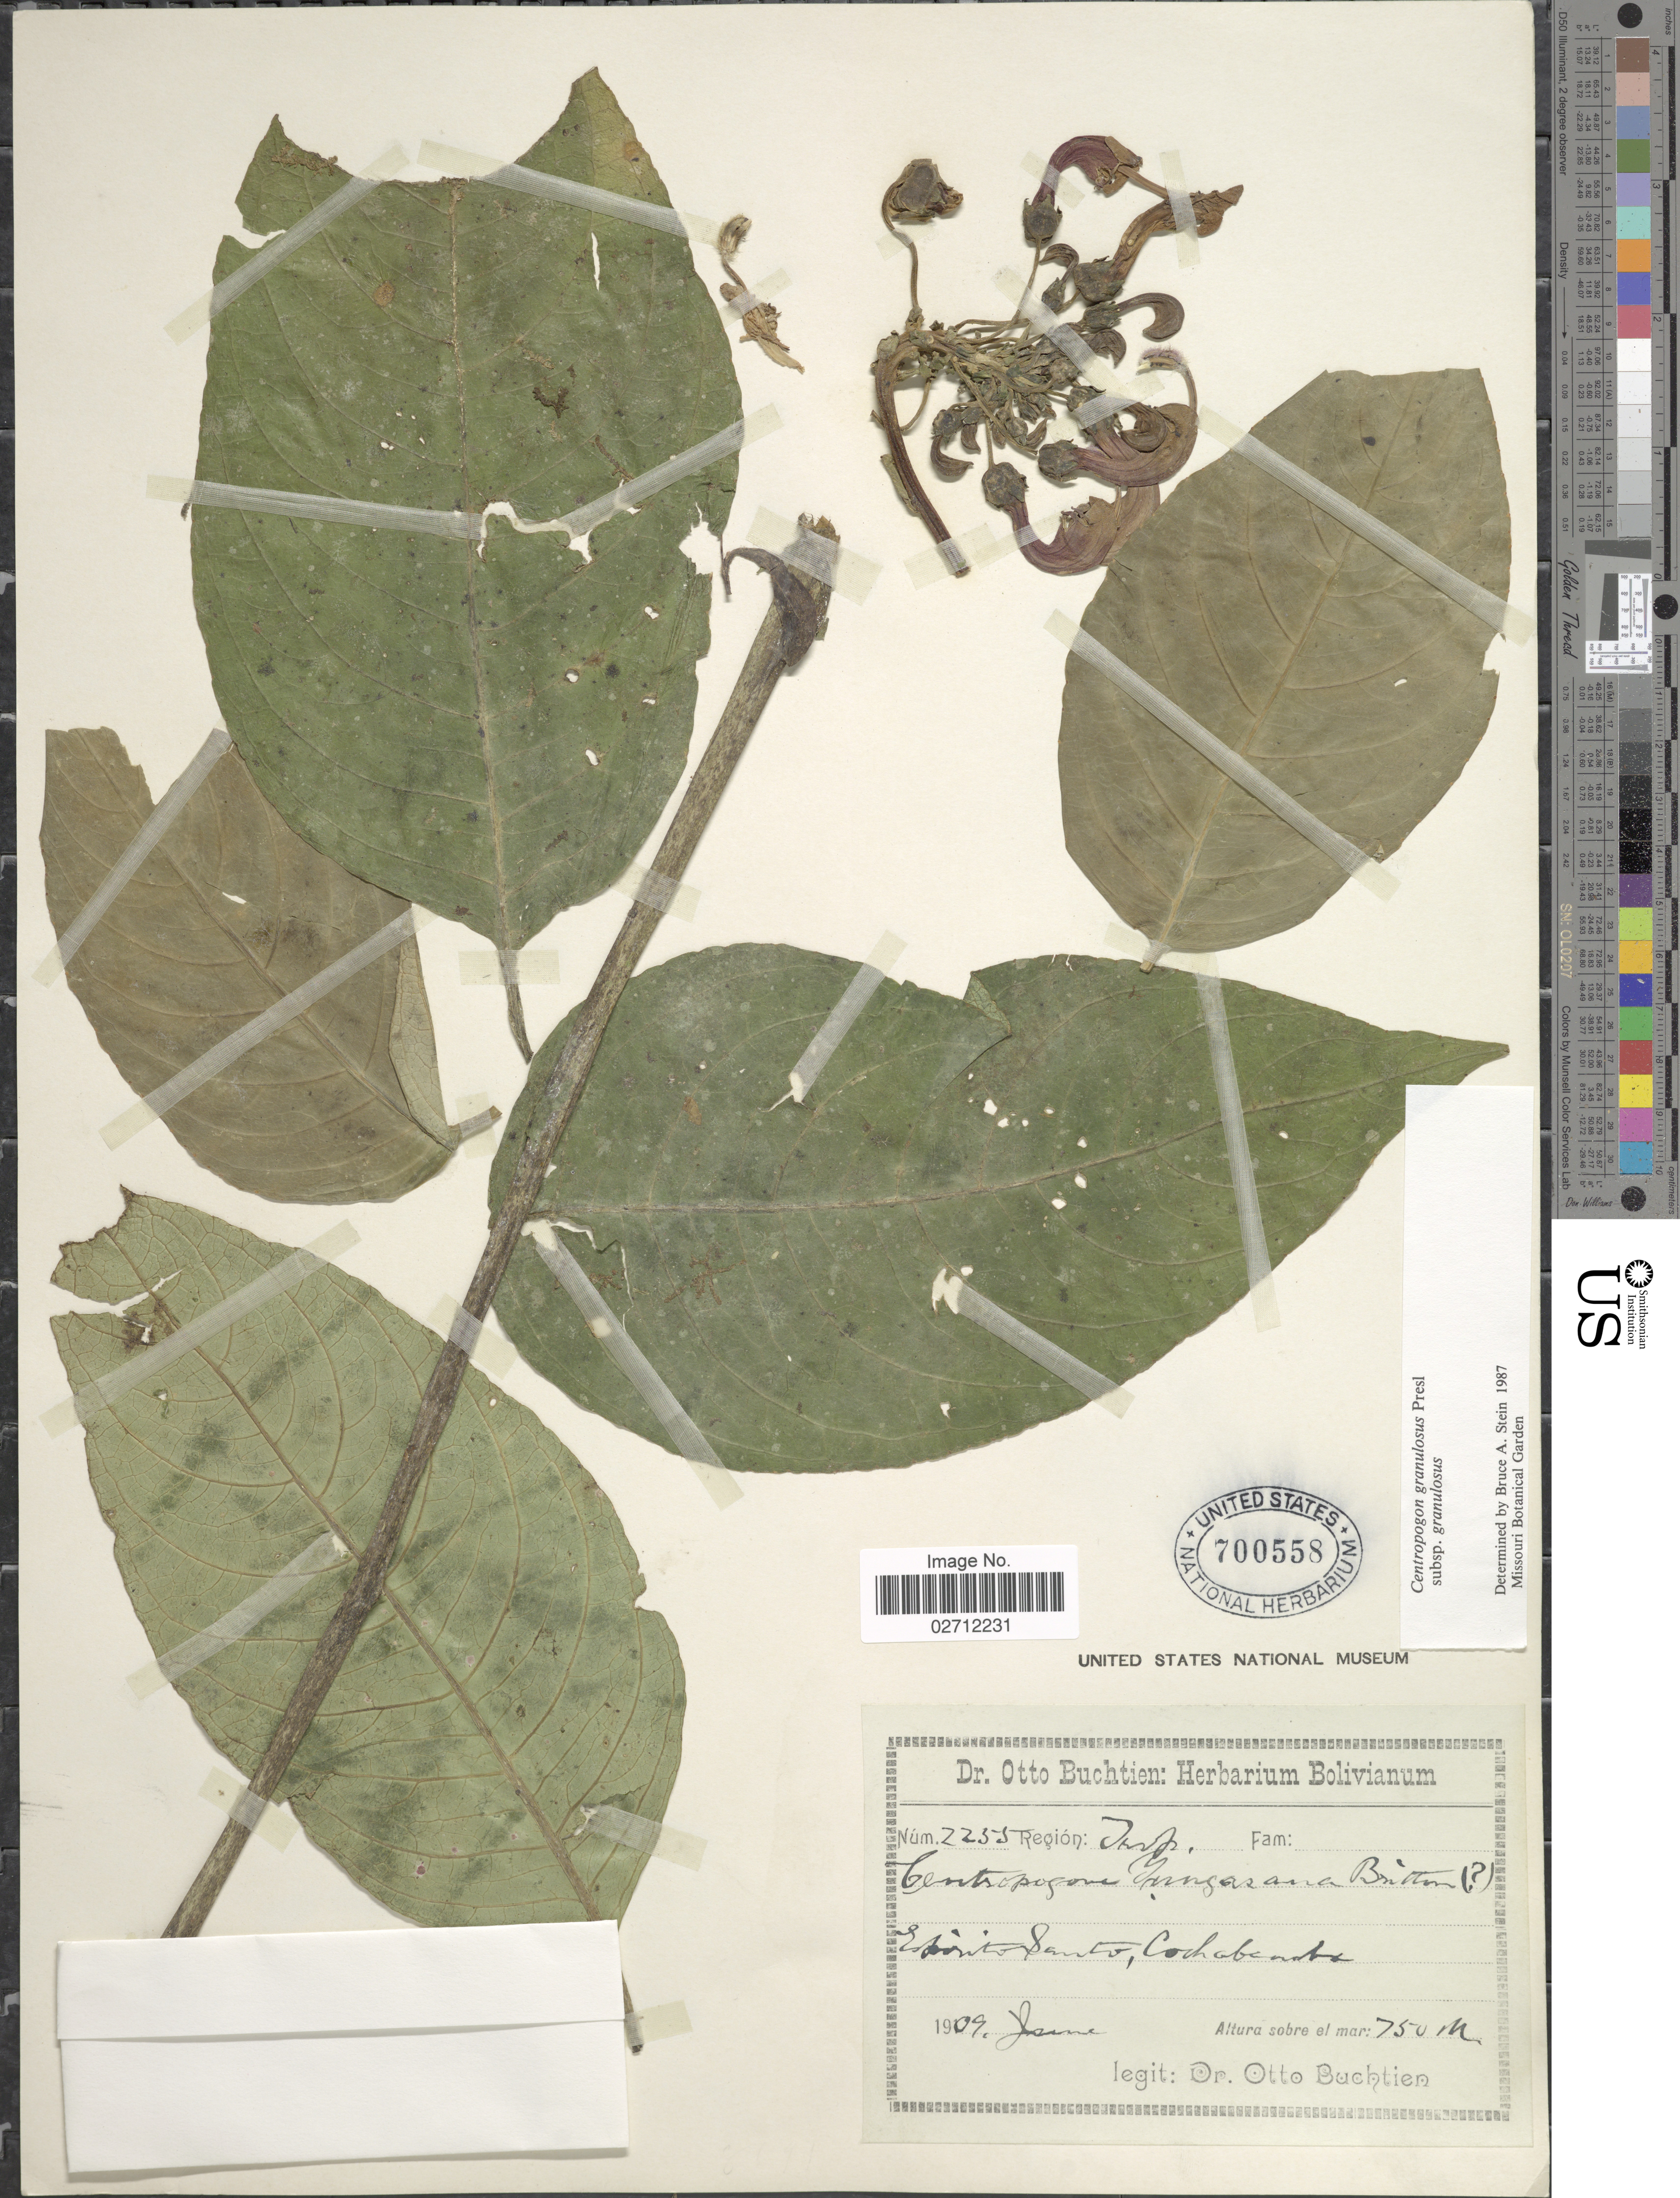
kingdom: Plantae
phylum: Tracheophyta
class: Magnoliopsida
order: Asterales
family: Campanulaceae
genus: Centropogon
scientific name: Centropogon granulosus subsp. granulosus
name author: C. Presl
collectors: O. Buchtien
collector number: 2255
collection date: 1909-06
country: Bolivia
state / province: Cochabamba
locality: Region: Trop. Espiritu Santo, Cochabamba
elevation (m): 750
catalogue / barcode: US 700558